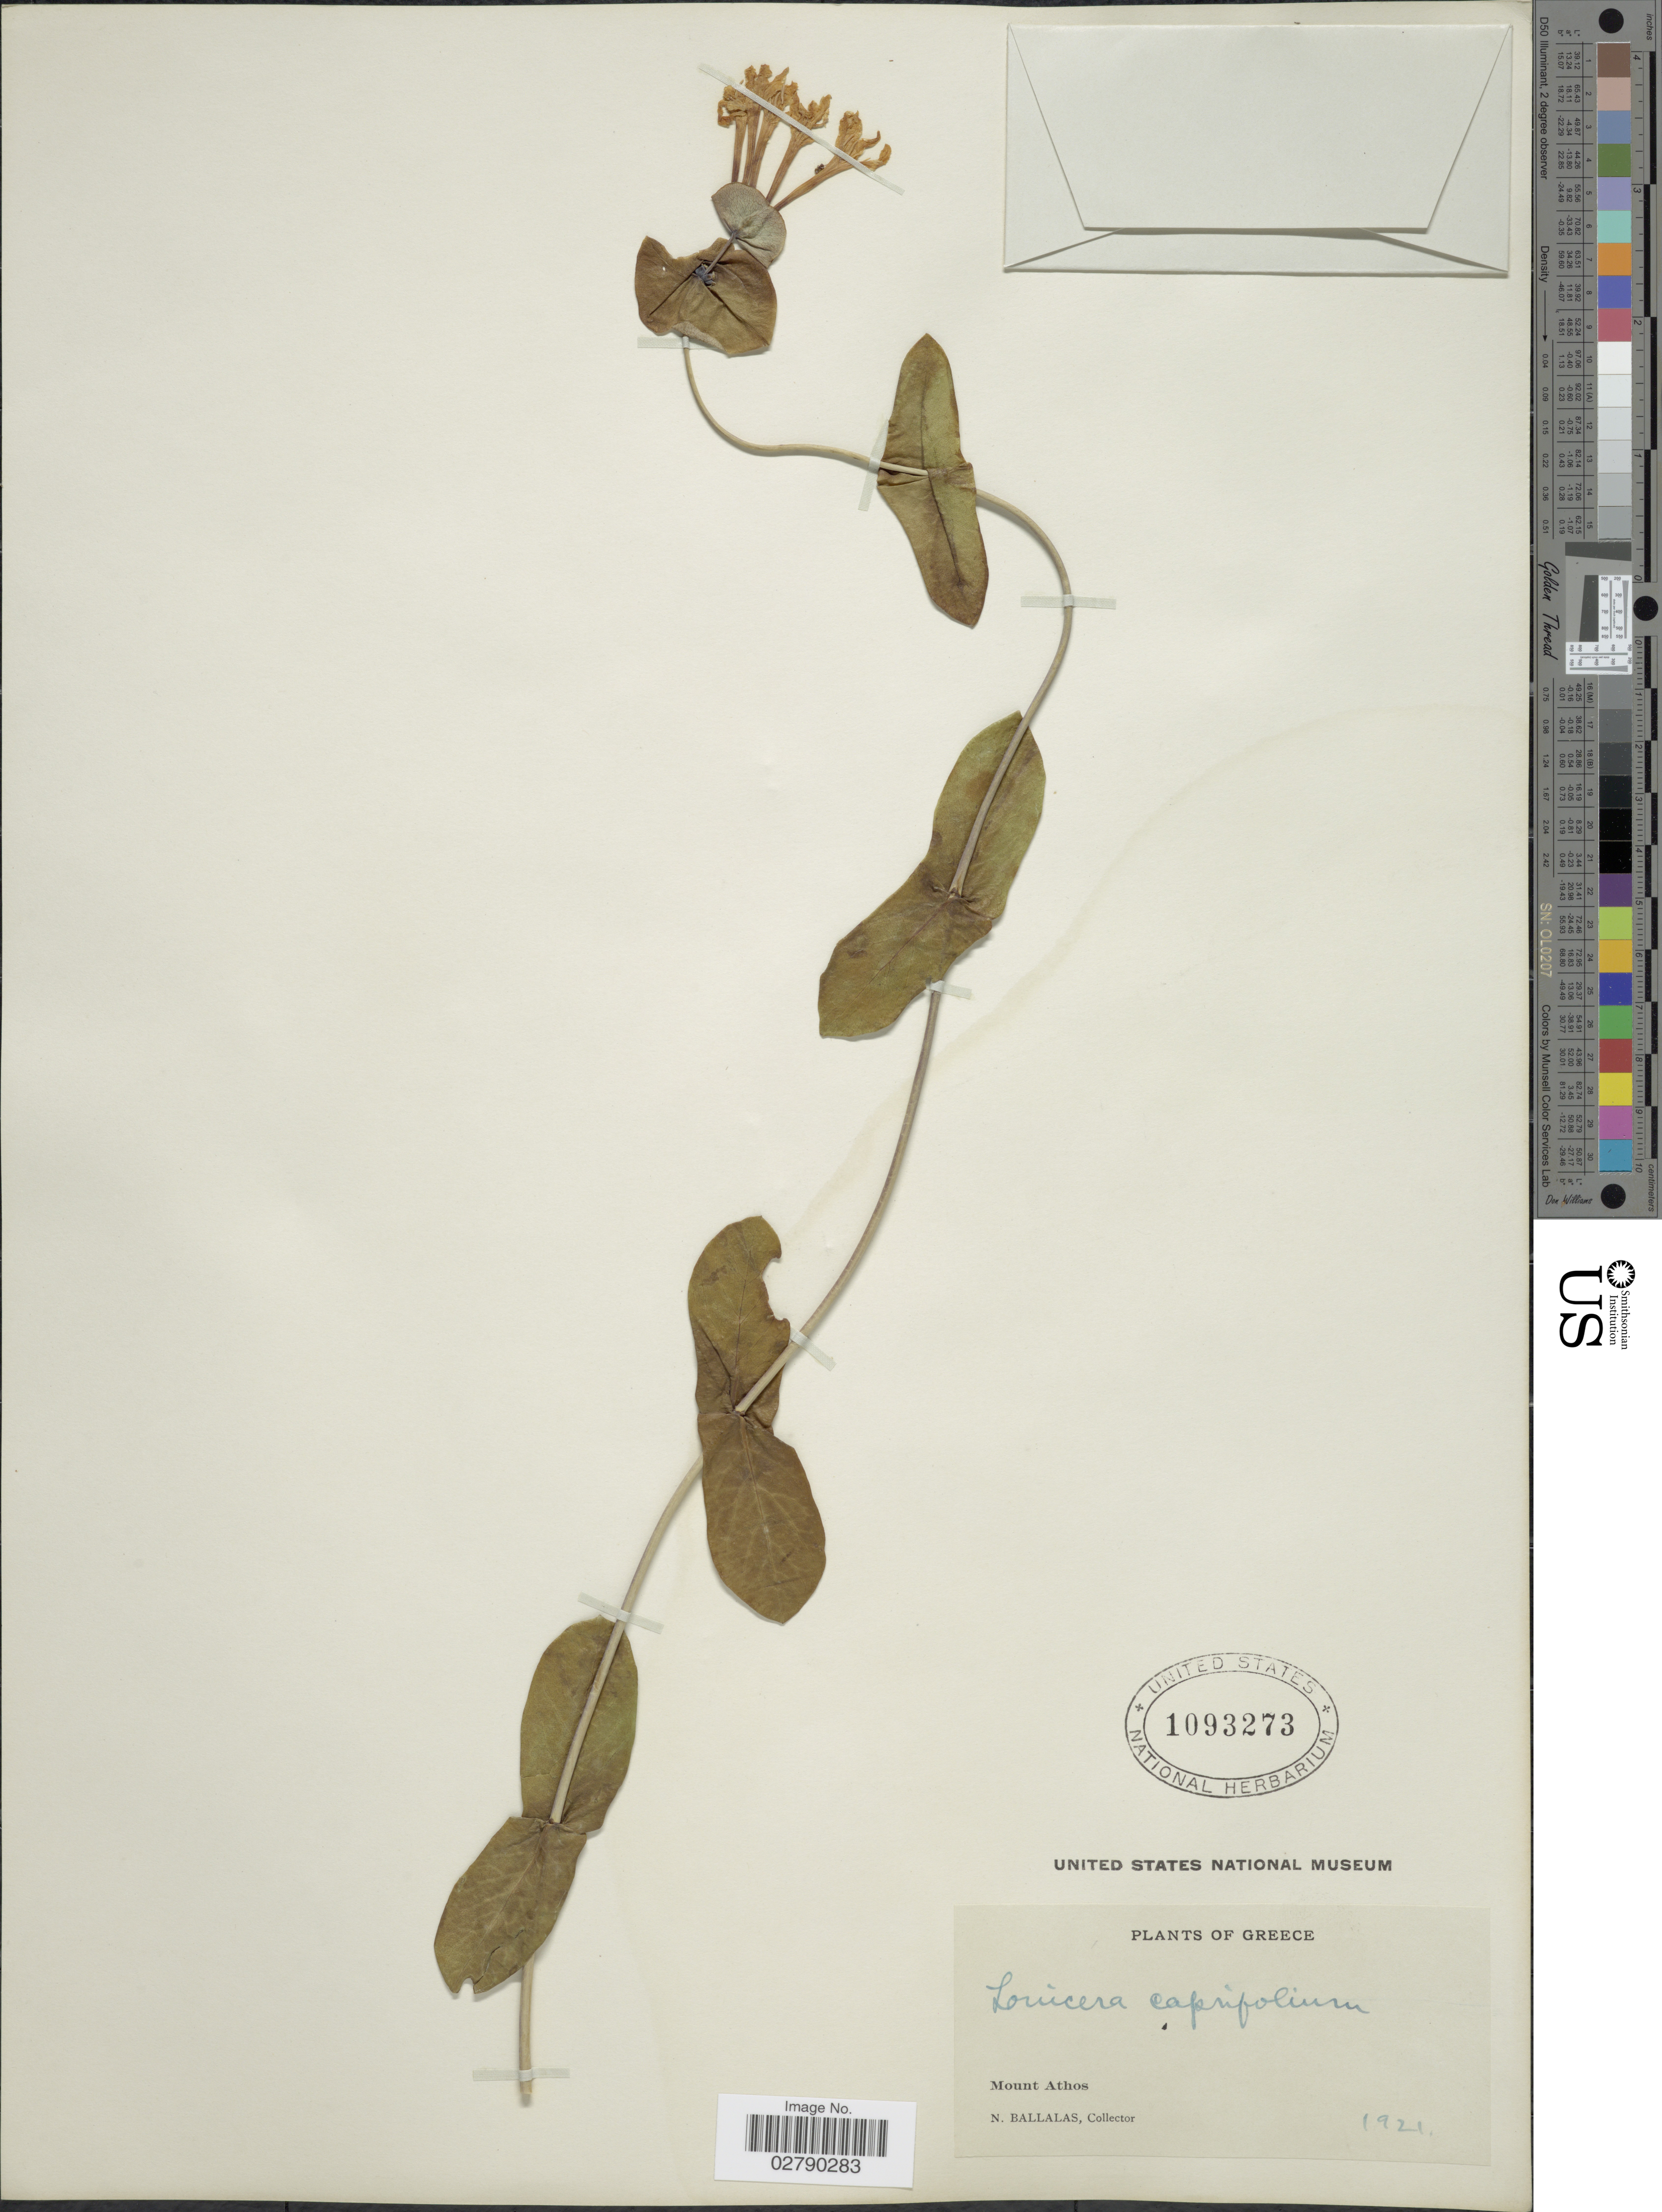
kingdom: Plantae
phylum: Tracheophyta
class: Magnoliopsida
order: Dipsacales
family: Caprifoliaceae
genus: Lonicera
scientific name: Lonicera caprifolium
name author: L.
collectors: N. Ballalas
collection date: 1921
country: Greece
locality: Mount Athos.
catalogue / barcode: US 1093273